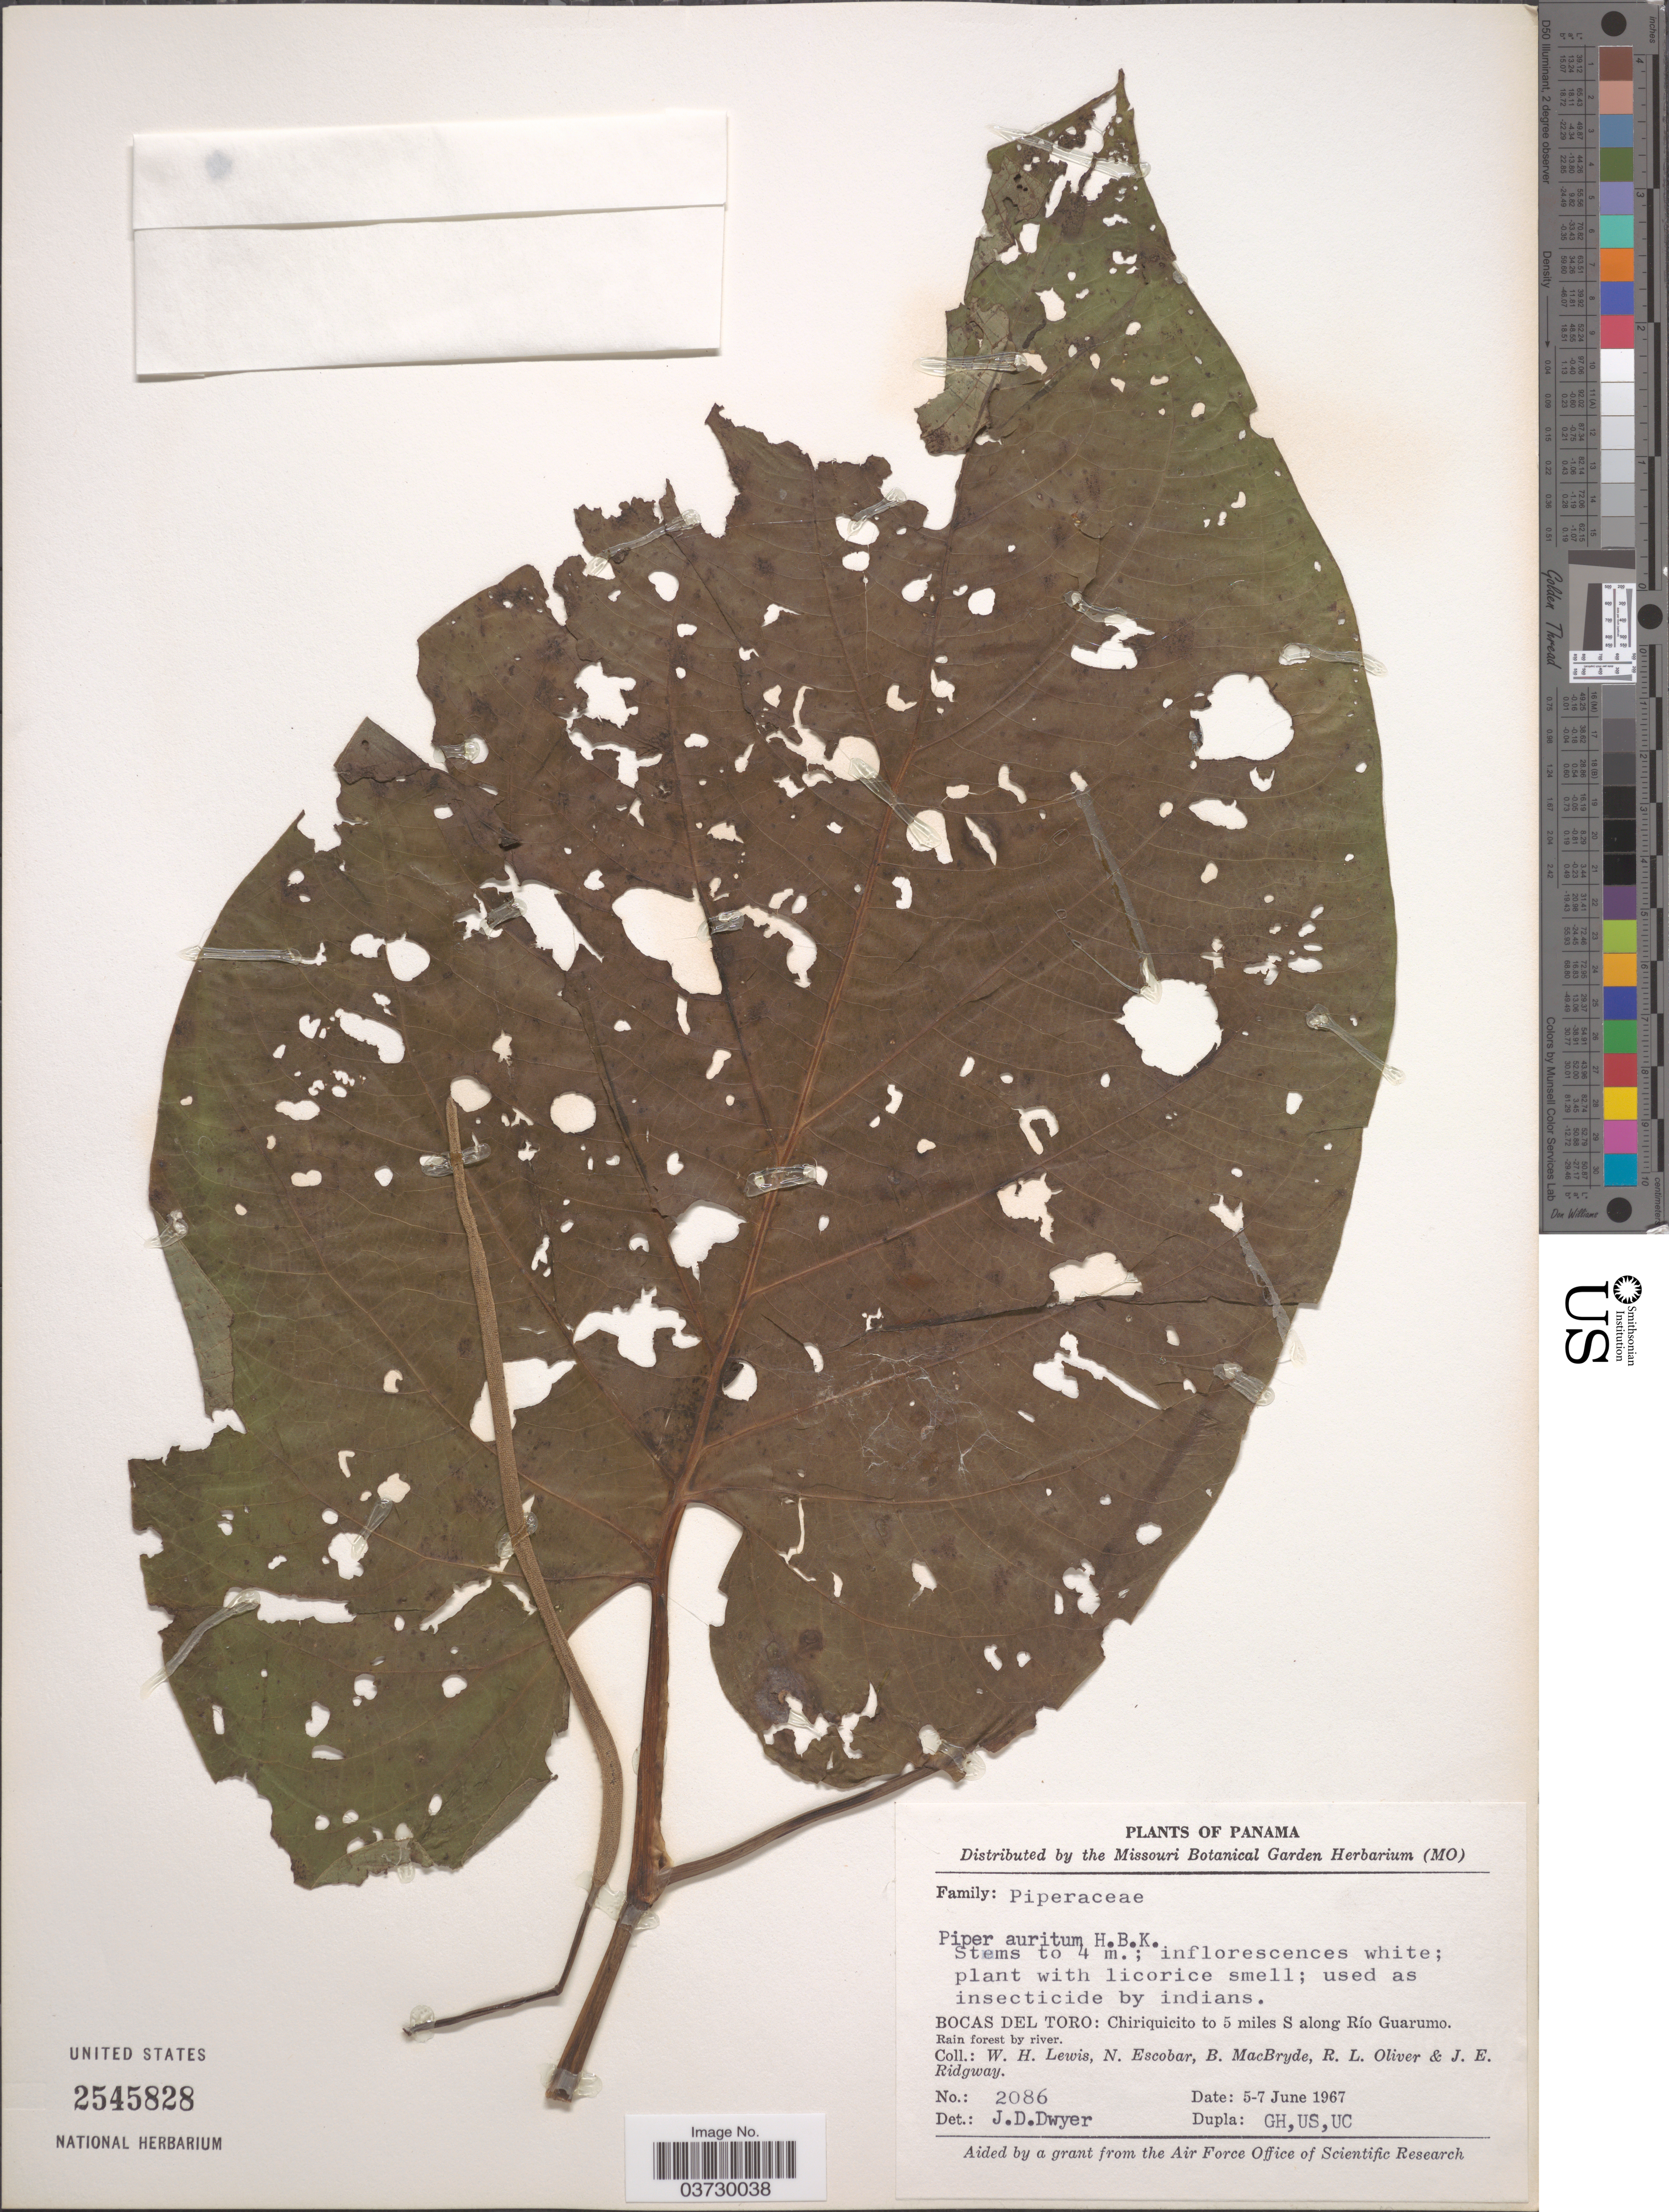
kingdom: Plantae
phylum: Tracheophyta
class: Magnoliopsida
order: Piperales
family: Piperaceae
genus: Piper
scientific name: Piper auritum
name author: Kunth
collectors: W. H. Lewis, N. Escobar, B. MacBryde, R. Oliver & J. Ridgway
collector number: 2086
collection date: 1967-06-05/1967-06-07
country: Panama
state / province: Bocas del Toro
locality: Chiriquicito to 5 miles S along Río Guarumo.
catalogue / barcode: US 2545828